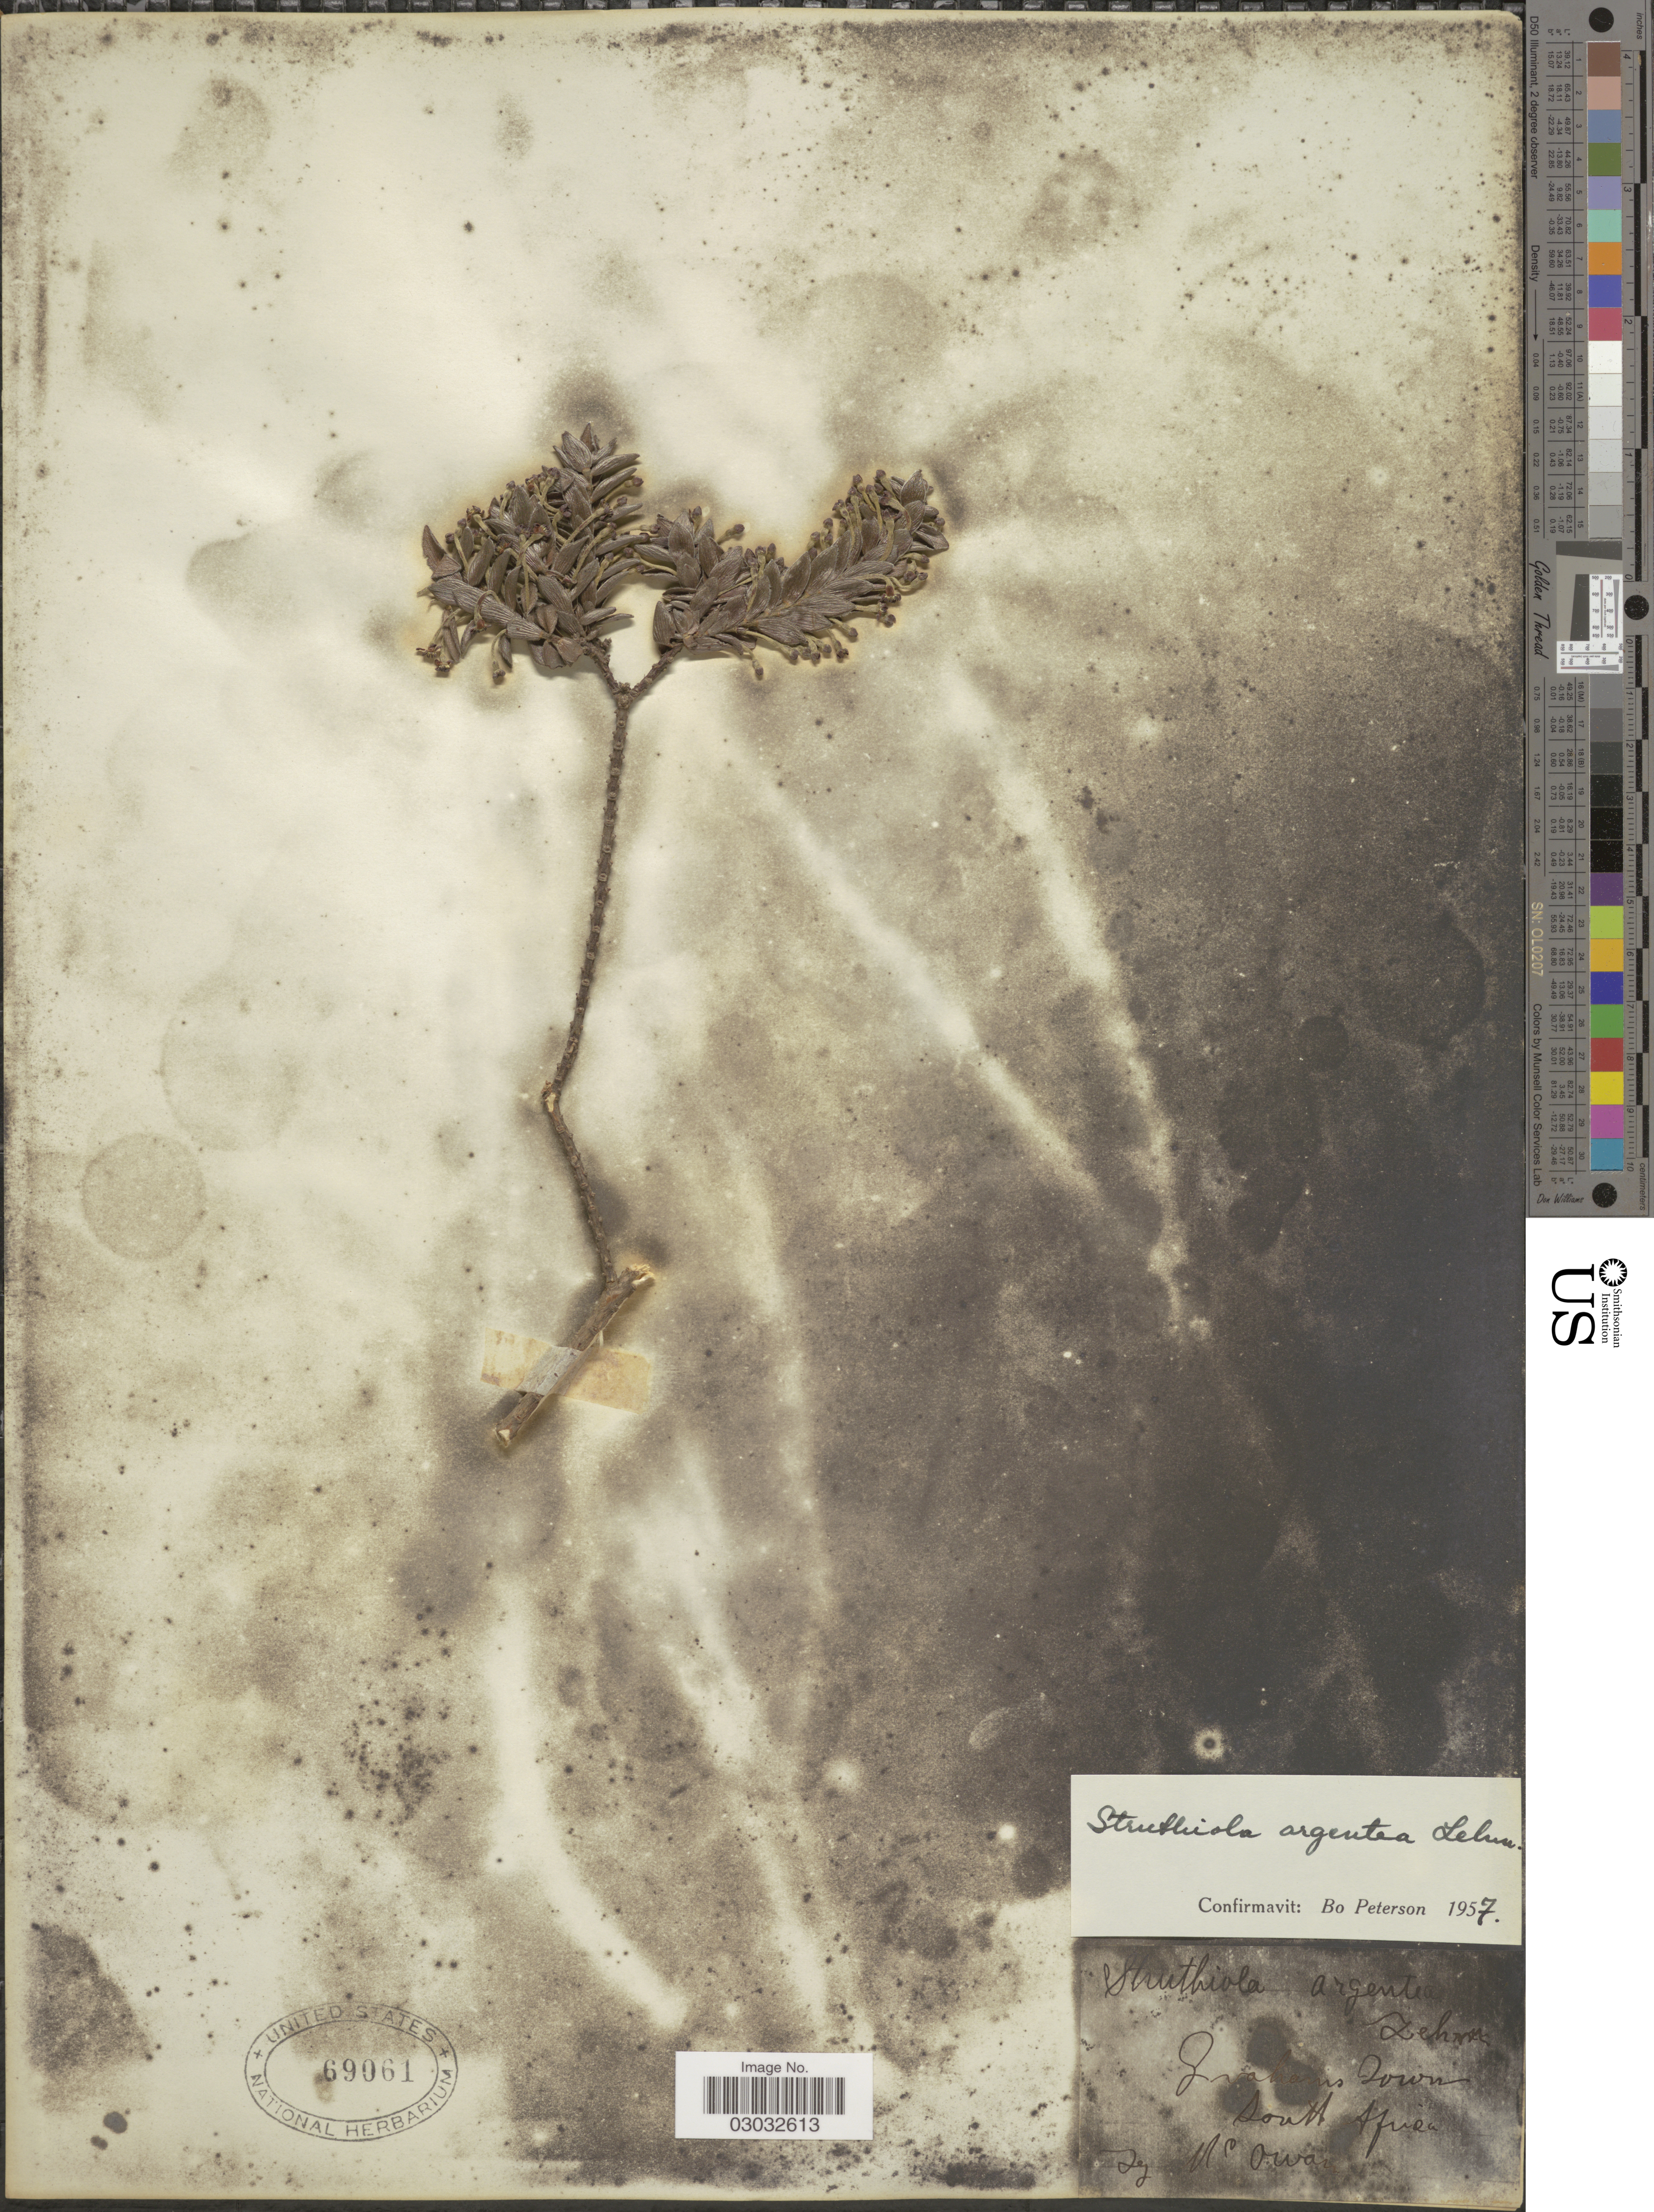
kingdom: Plantae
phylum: Tracheophyta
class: Magnoliopsida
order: Malvales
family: Thymelaeaceae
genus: Struthiola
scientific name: Struthiola argentea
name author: Lehm.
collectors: McOwan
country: South Africa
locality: Grahamstown.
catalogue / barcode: US 69061